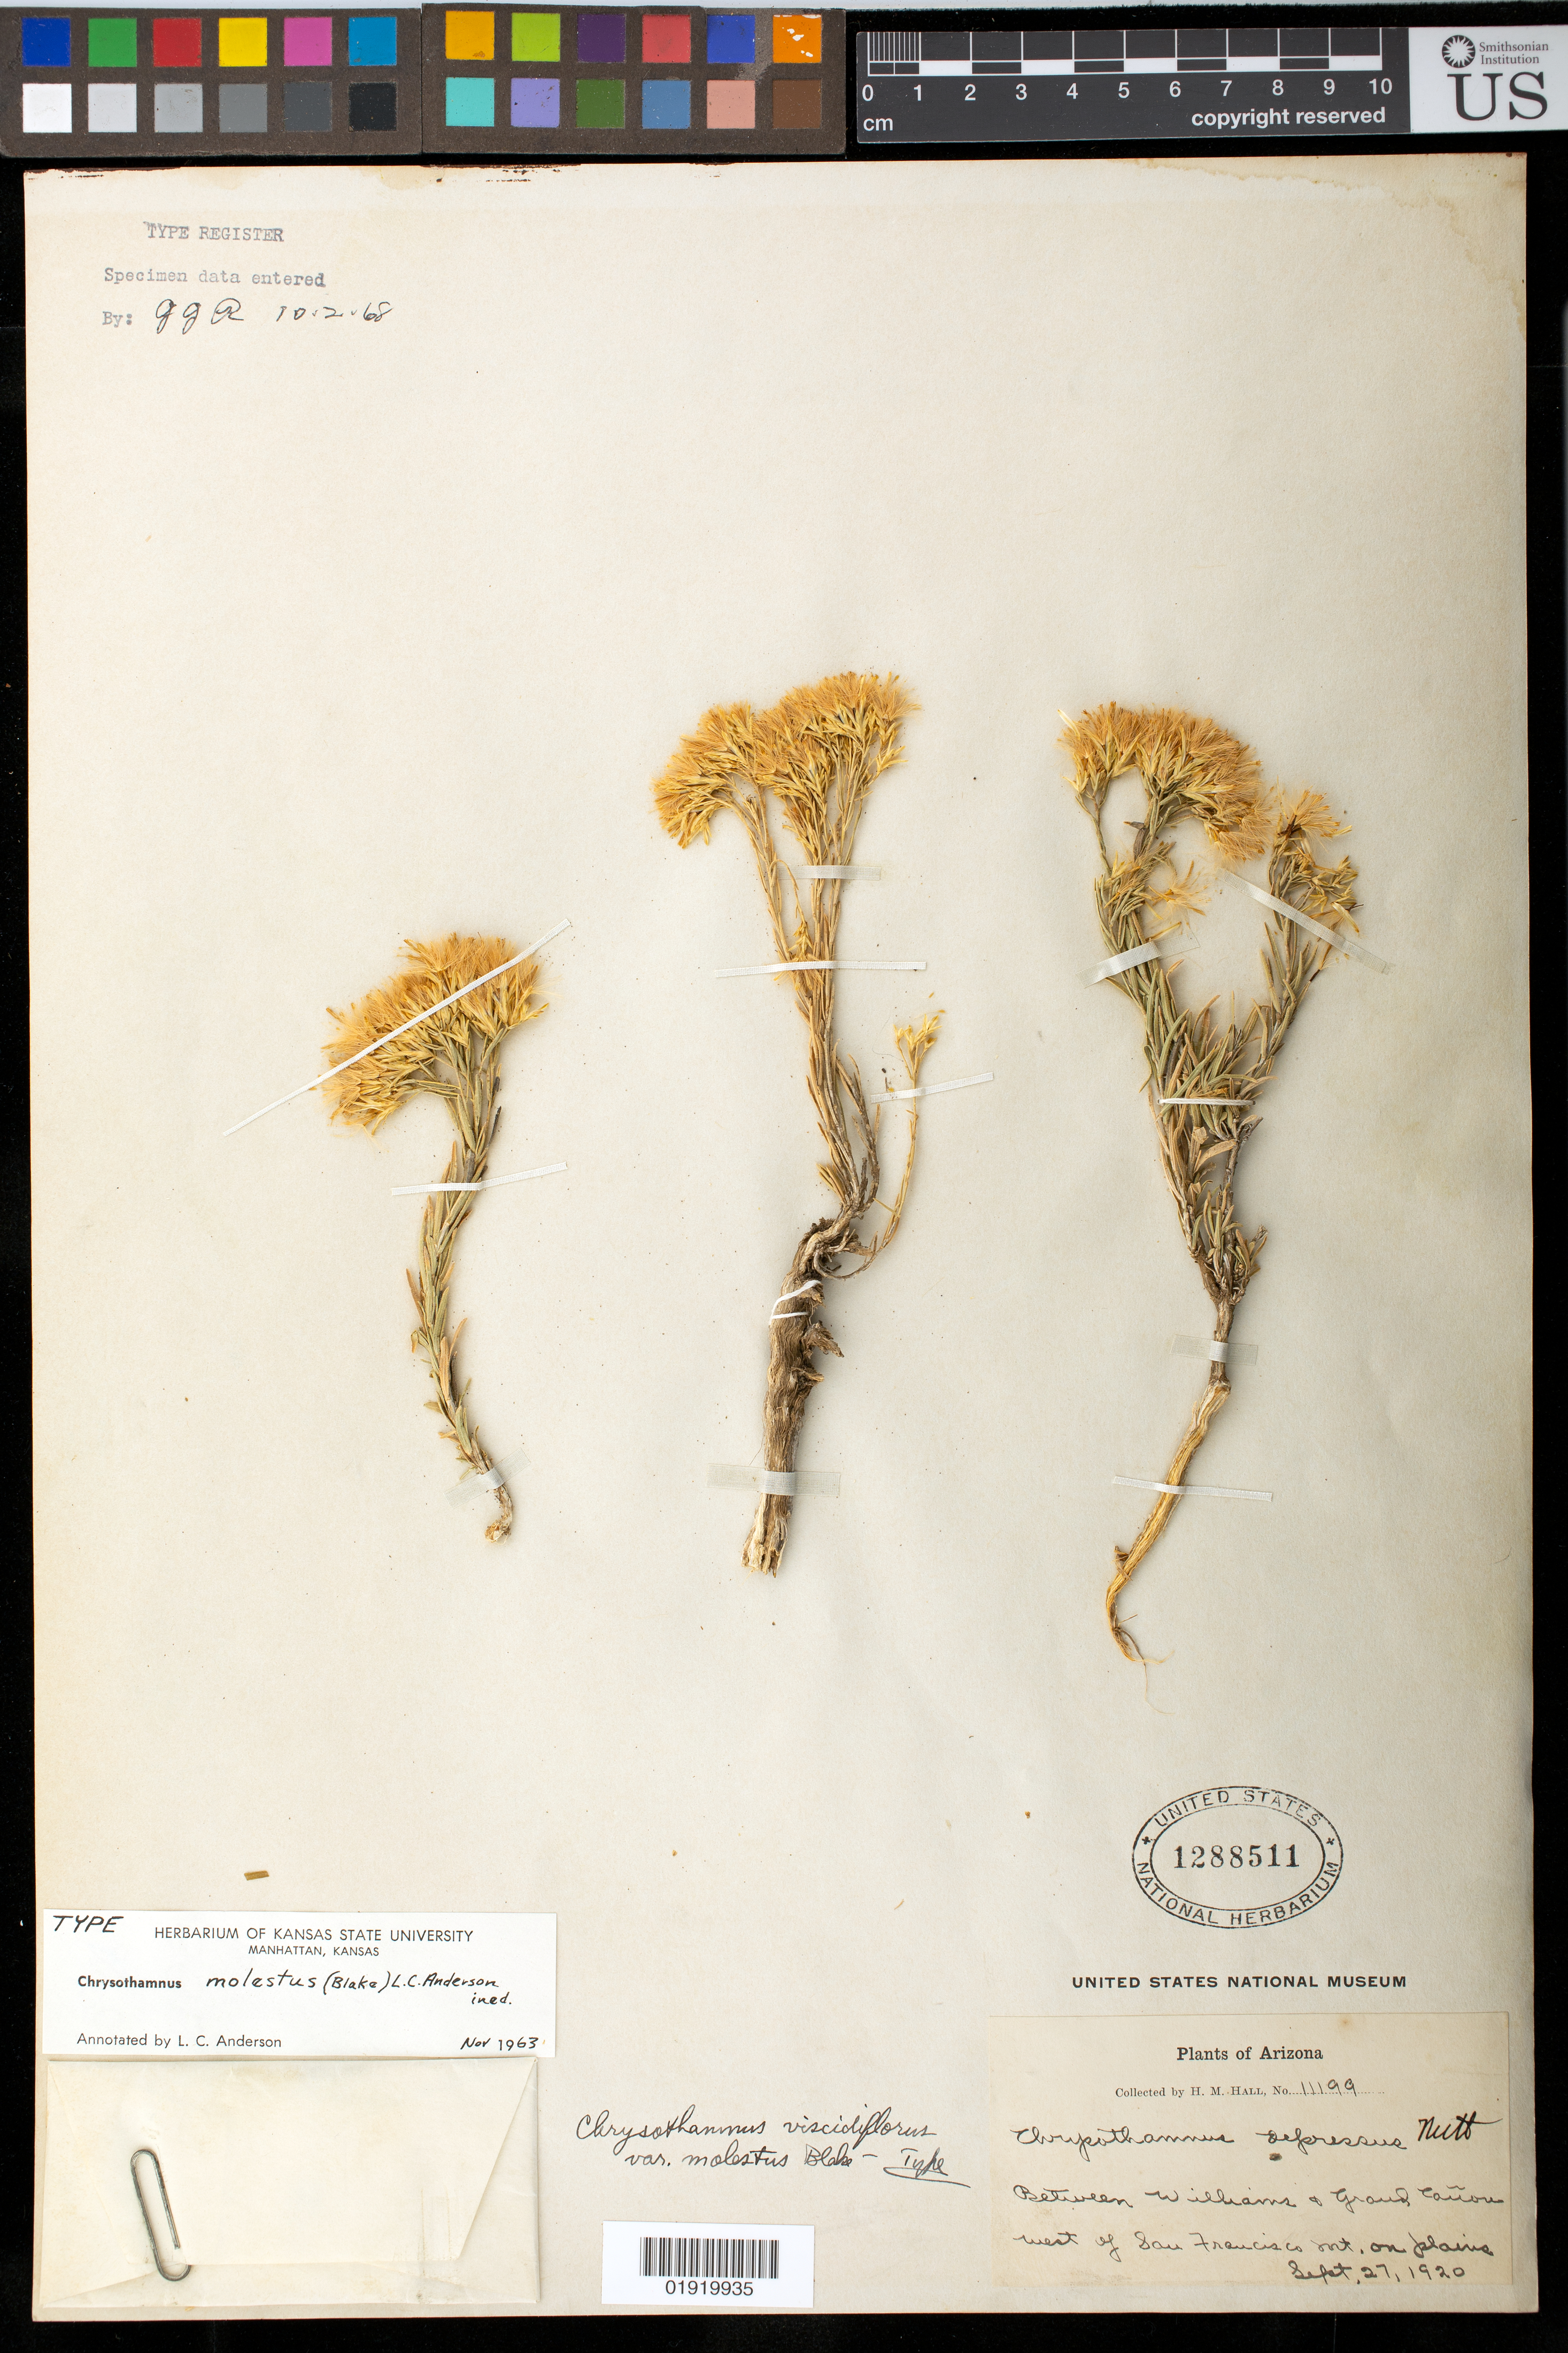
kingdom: Plantae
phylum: Tracheophyta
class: Magnoliopsida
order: Asterales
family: Asteraceae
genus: Chrysothamnus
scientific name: Chrysothamnus viscidiflorus var. molestus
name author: S.F. Blake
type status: Holotype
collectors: H. M. Hall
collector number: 11199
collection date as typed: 27 Sep 1920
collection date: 1920-09-27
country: United States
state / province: Arizona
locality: Between Williams & Grand Canyon, W of San Francisco Mountain.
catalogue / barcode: US 1288511